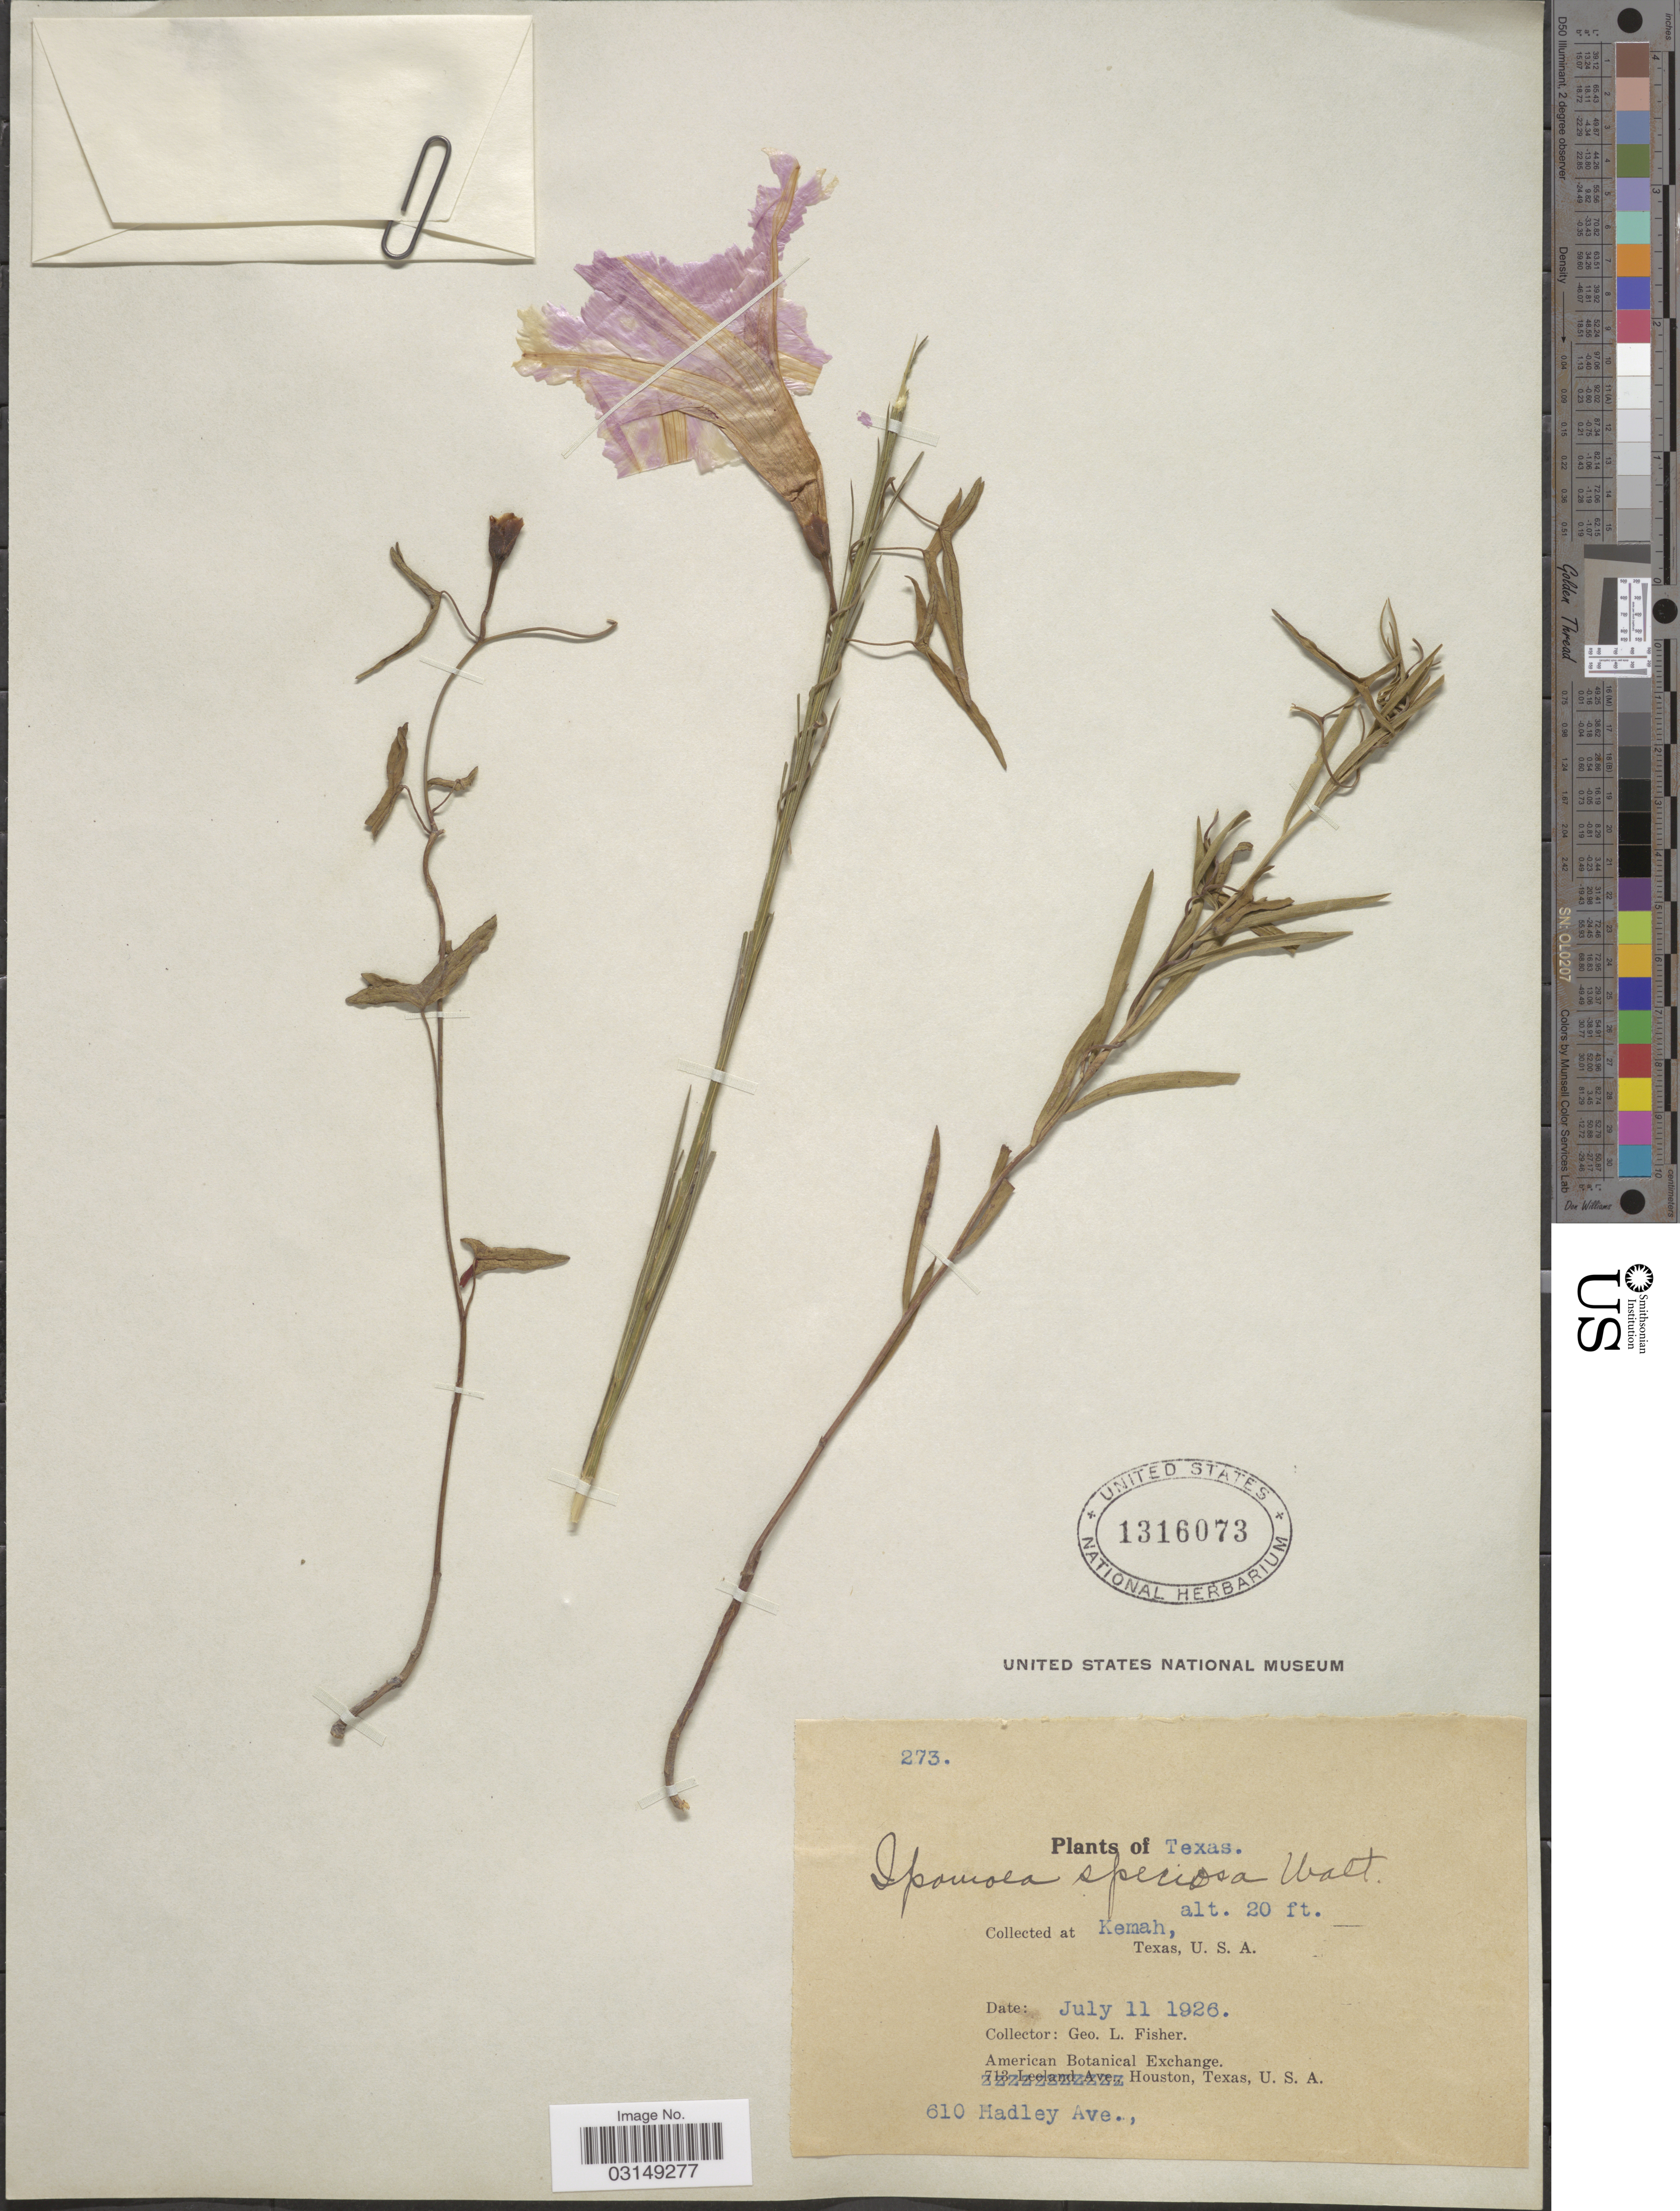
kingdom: Plantae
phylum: Tracheophyta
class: Magnoliopsida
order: Solanales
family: Convolvulaceae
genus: Ipomoea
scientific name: Ipomoea sagittata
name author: Poir.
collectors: G. L. Fisher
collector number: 273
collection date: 1926-07-11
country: United States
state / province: Texas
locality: Kemah, U.S.A.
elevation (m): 6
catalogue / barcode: US 1316073